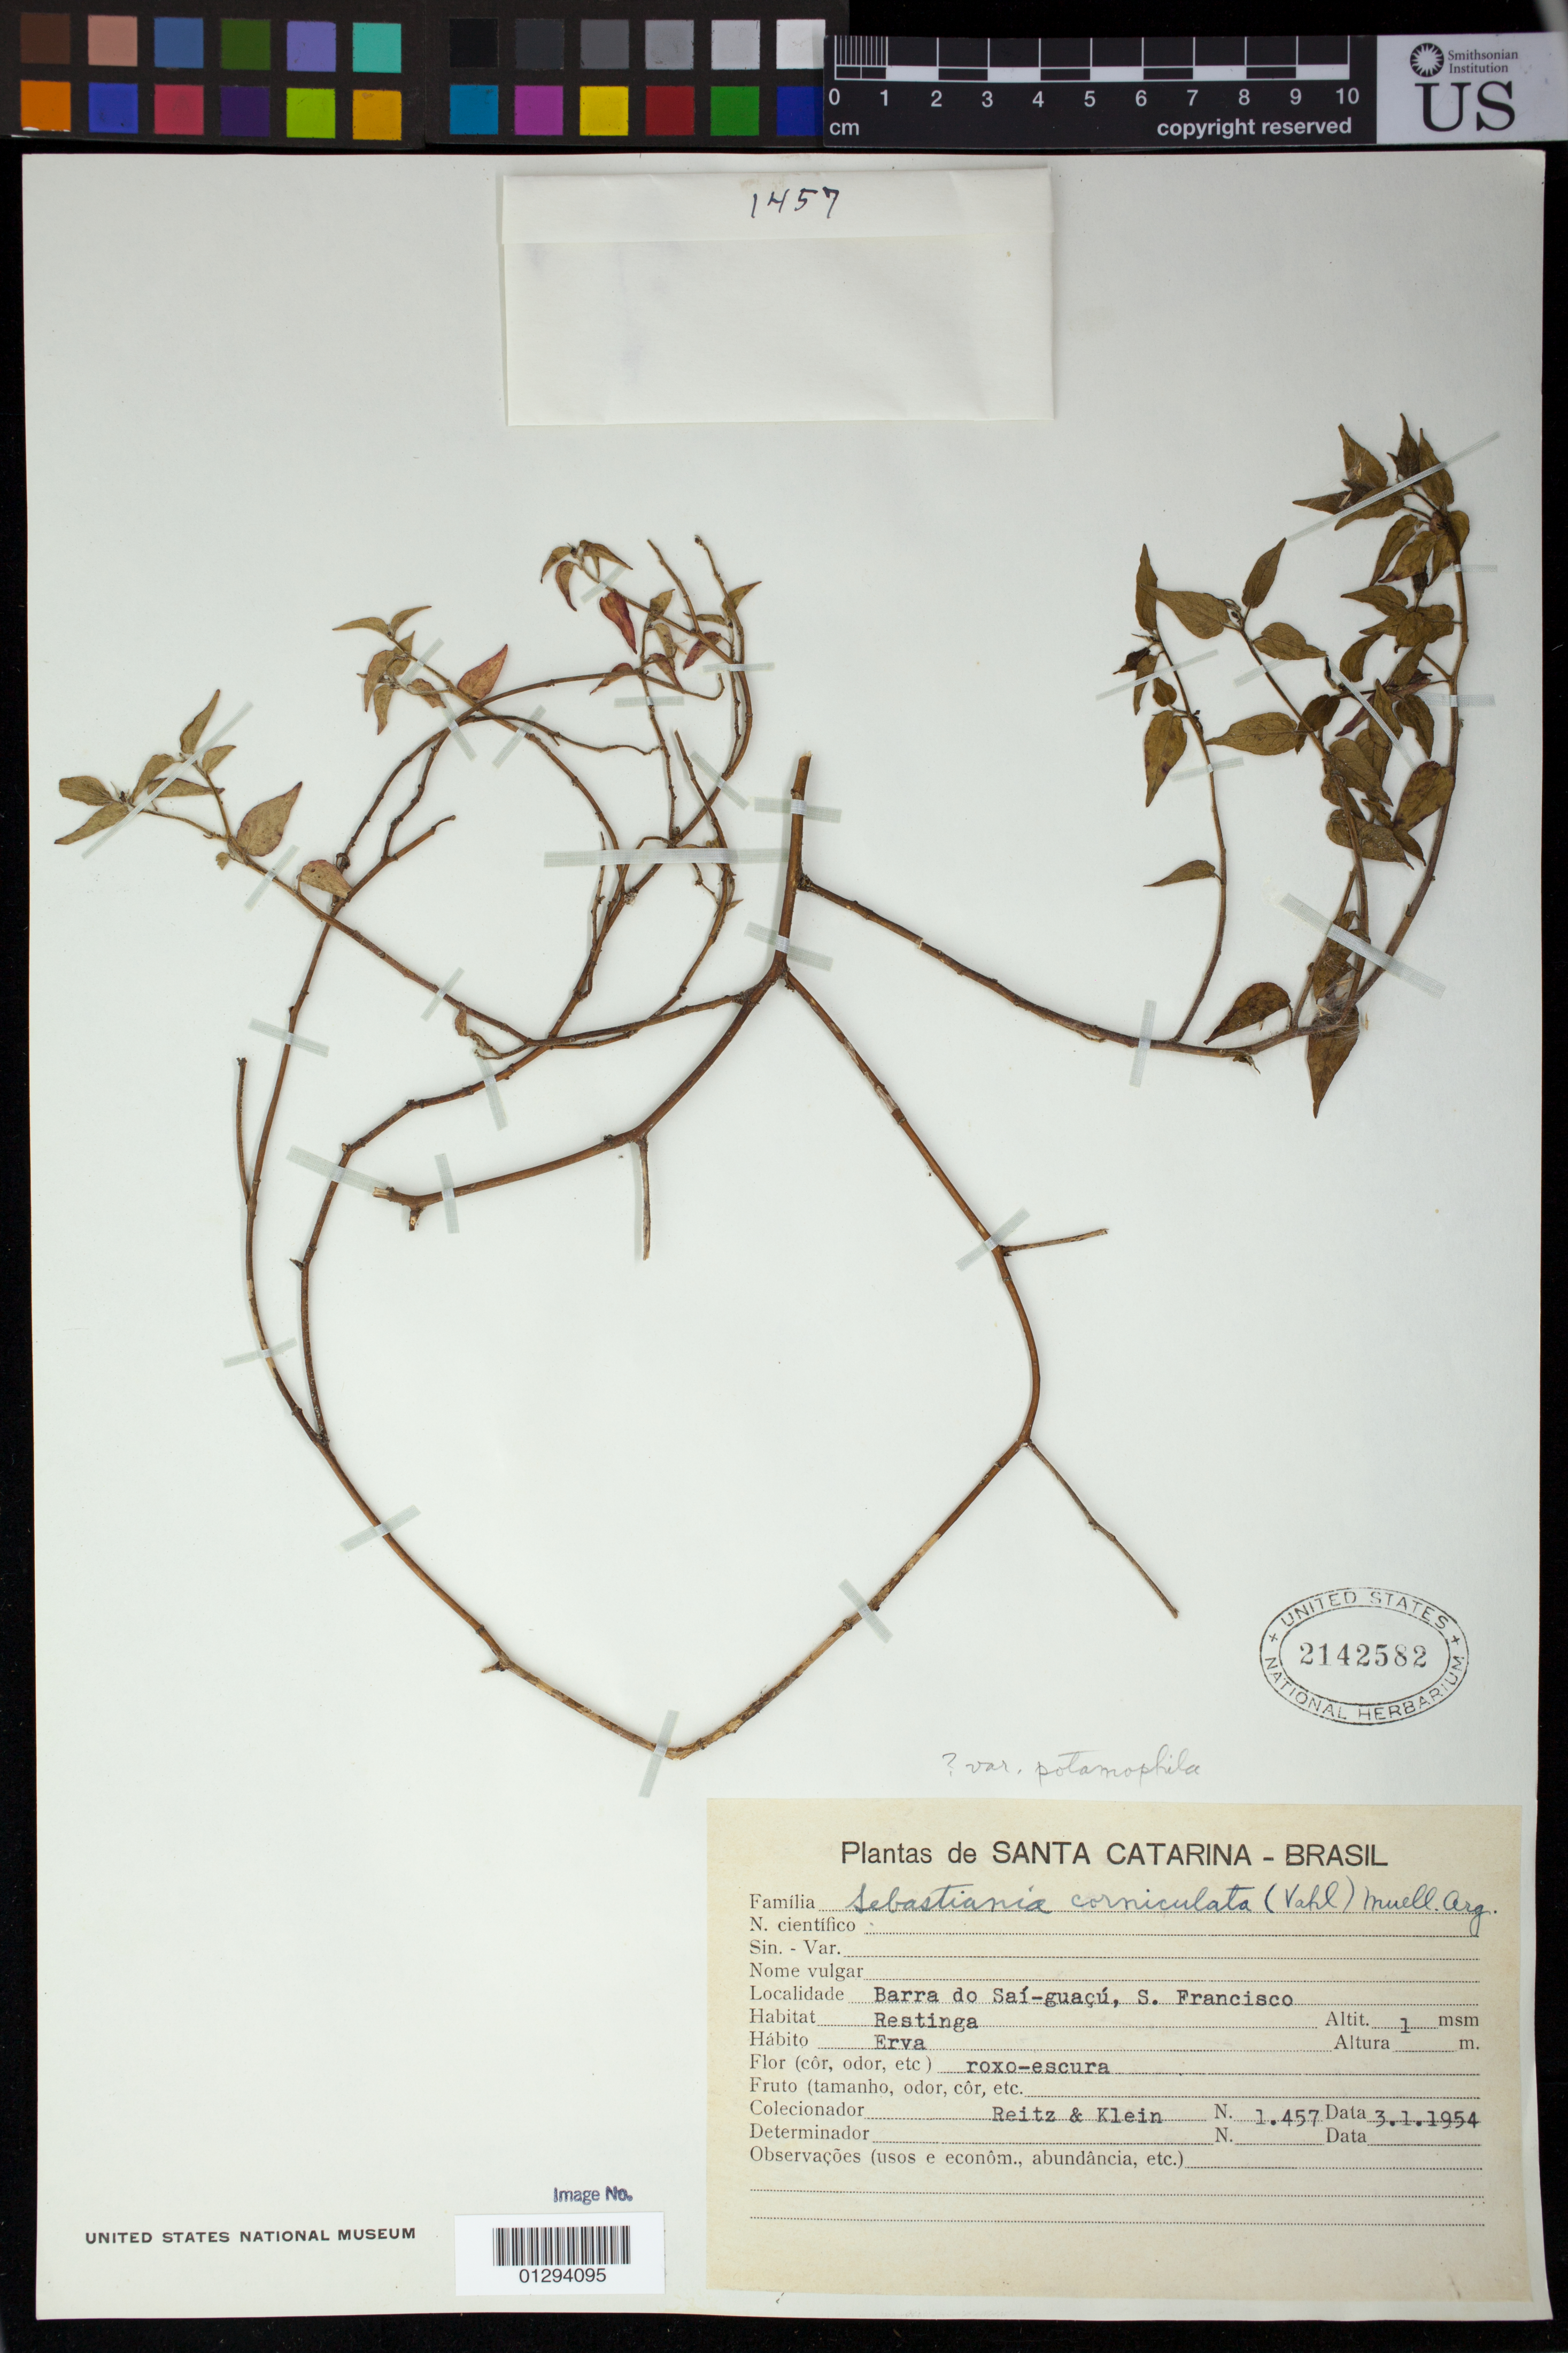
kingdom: Plantae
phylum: Tracheophyta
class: Magnoliopsida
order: Malpighiales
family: Euphorbiaceae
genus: Sebastiania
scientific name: Sebastiania corniculata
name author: (Vahl) Müll. Arg.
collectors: -- Reitz & Klein, --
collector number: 1457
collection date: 1954-01-03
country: Brazil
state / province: Santa Catarina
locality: Barra do Sai-guacu, S. Francisco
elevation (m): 1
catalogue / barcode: US 2142582